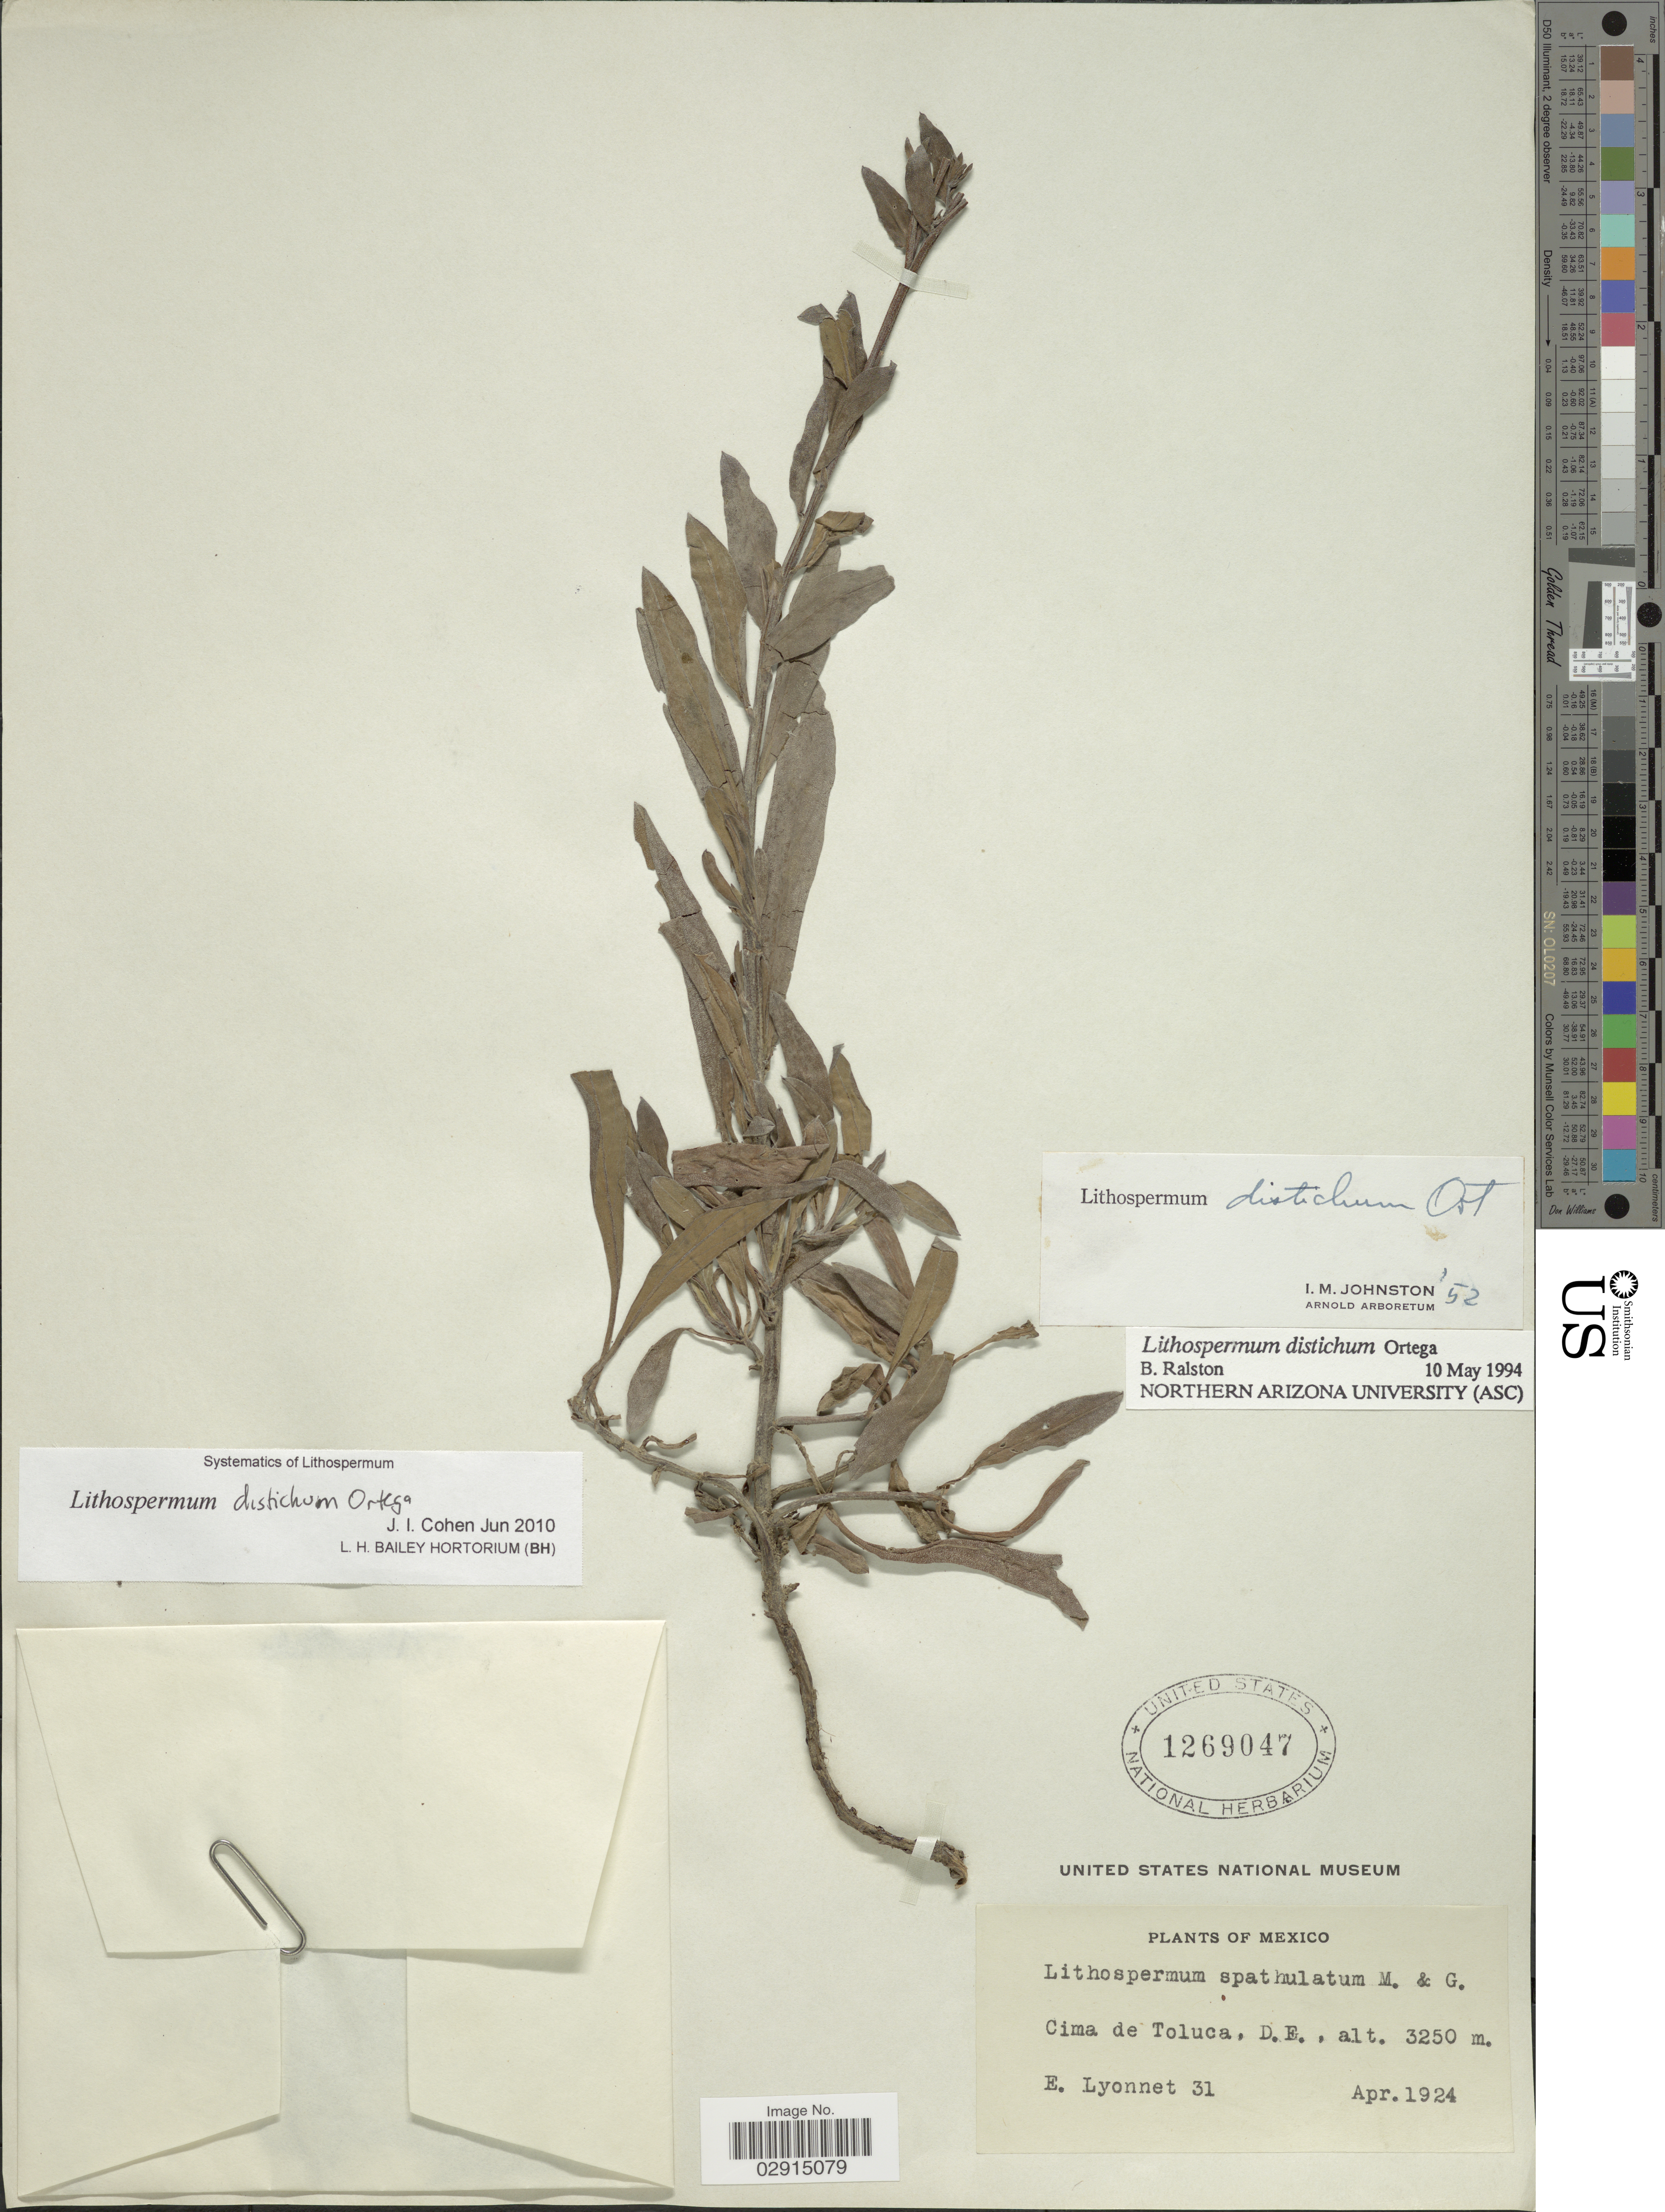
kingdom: Plantae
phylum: Tracheophyta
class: Magnoliopsida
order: Boraginales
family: Boraginaceae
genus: Lithospermum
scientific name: Lithospermum distichum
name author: Ortega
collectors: E. Lyonnet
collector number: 31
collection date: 1924-04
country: Mexico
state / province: Distrito Federal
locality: Cima de Toluca, D.F.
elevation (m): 3250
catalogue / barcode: US 1269047